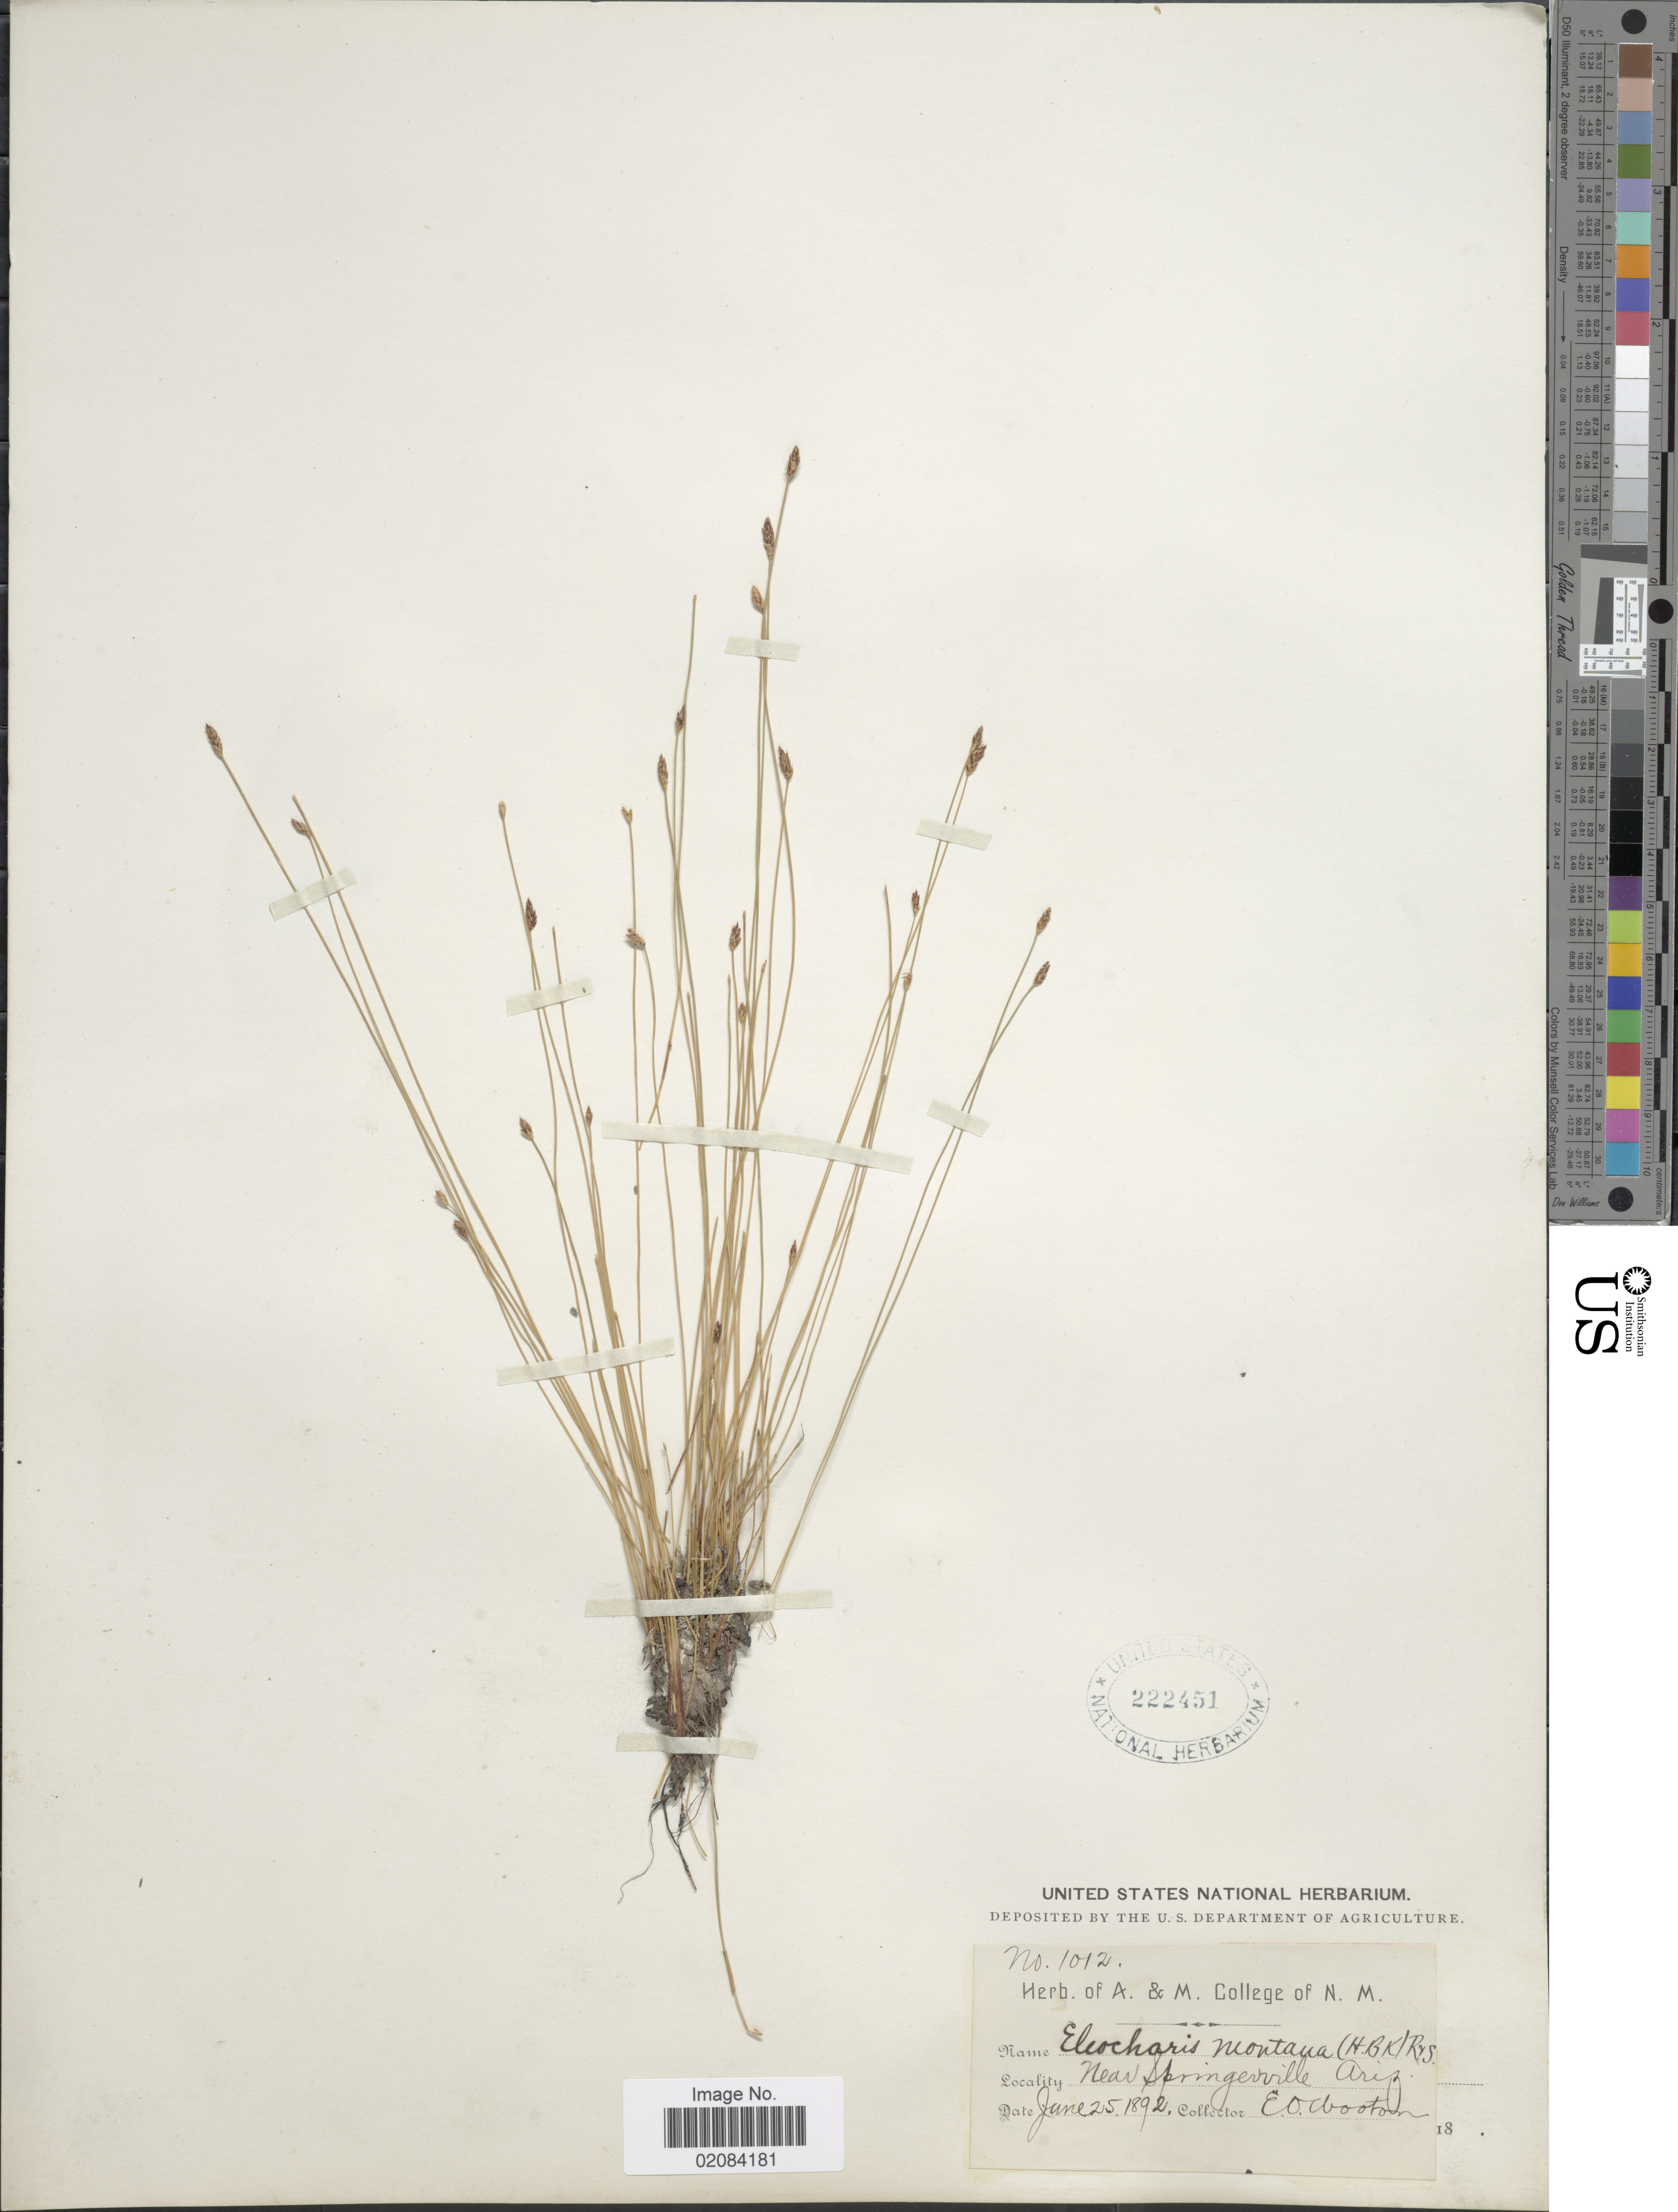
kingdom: Plantae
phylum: Tracheophyta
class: Liliopsida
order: Poales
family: Cyperaceae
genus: Eleocharis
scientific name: Eleocharis sp.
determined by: Strong, Mark T., (BOT), Smithsonian Institution - National Museum of Natural History (UNITED STATES)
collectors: E. O. Wooton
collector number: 1012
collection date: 1892-06-25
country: United States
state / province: Arizona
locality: Near Springeville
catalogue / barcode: US 222451